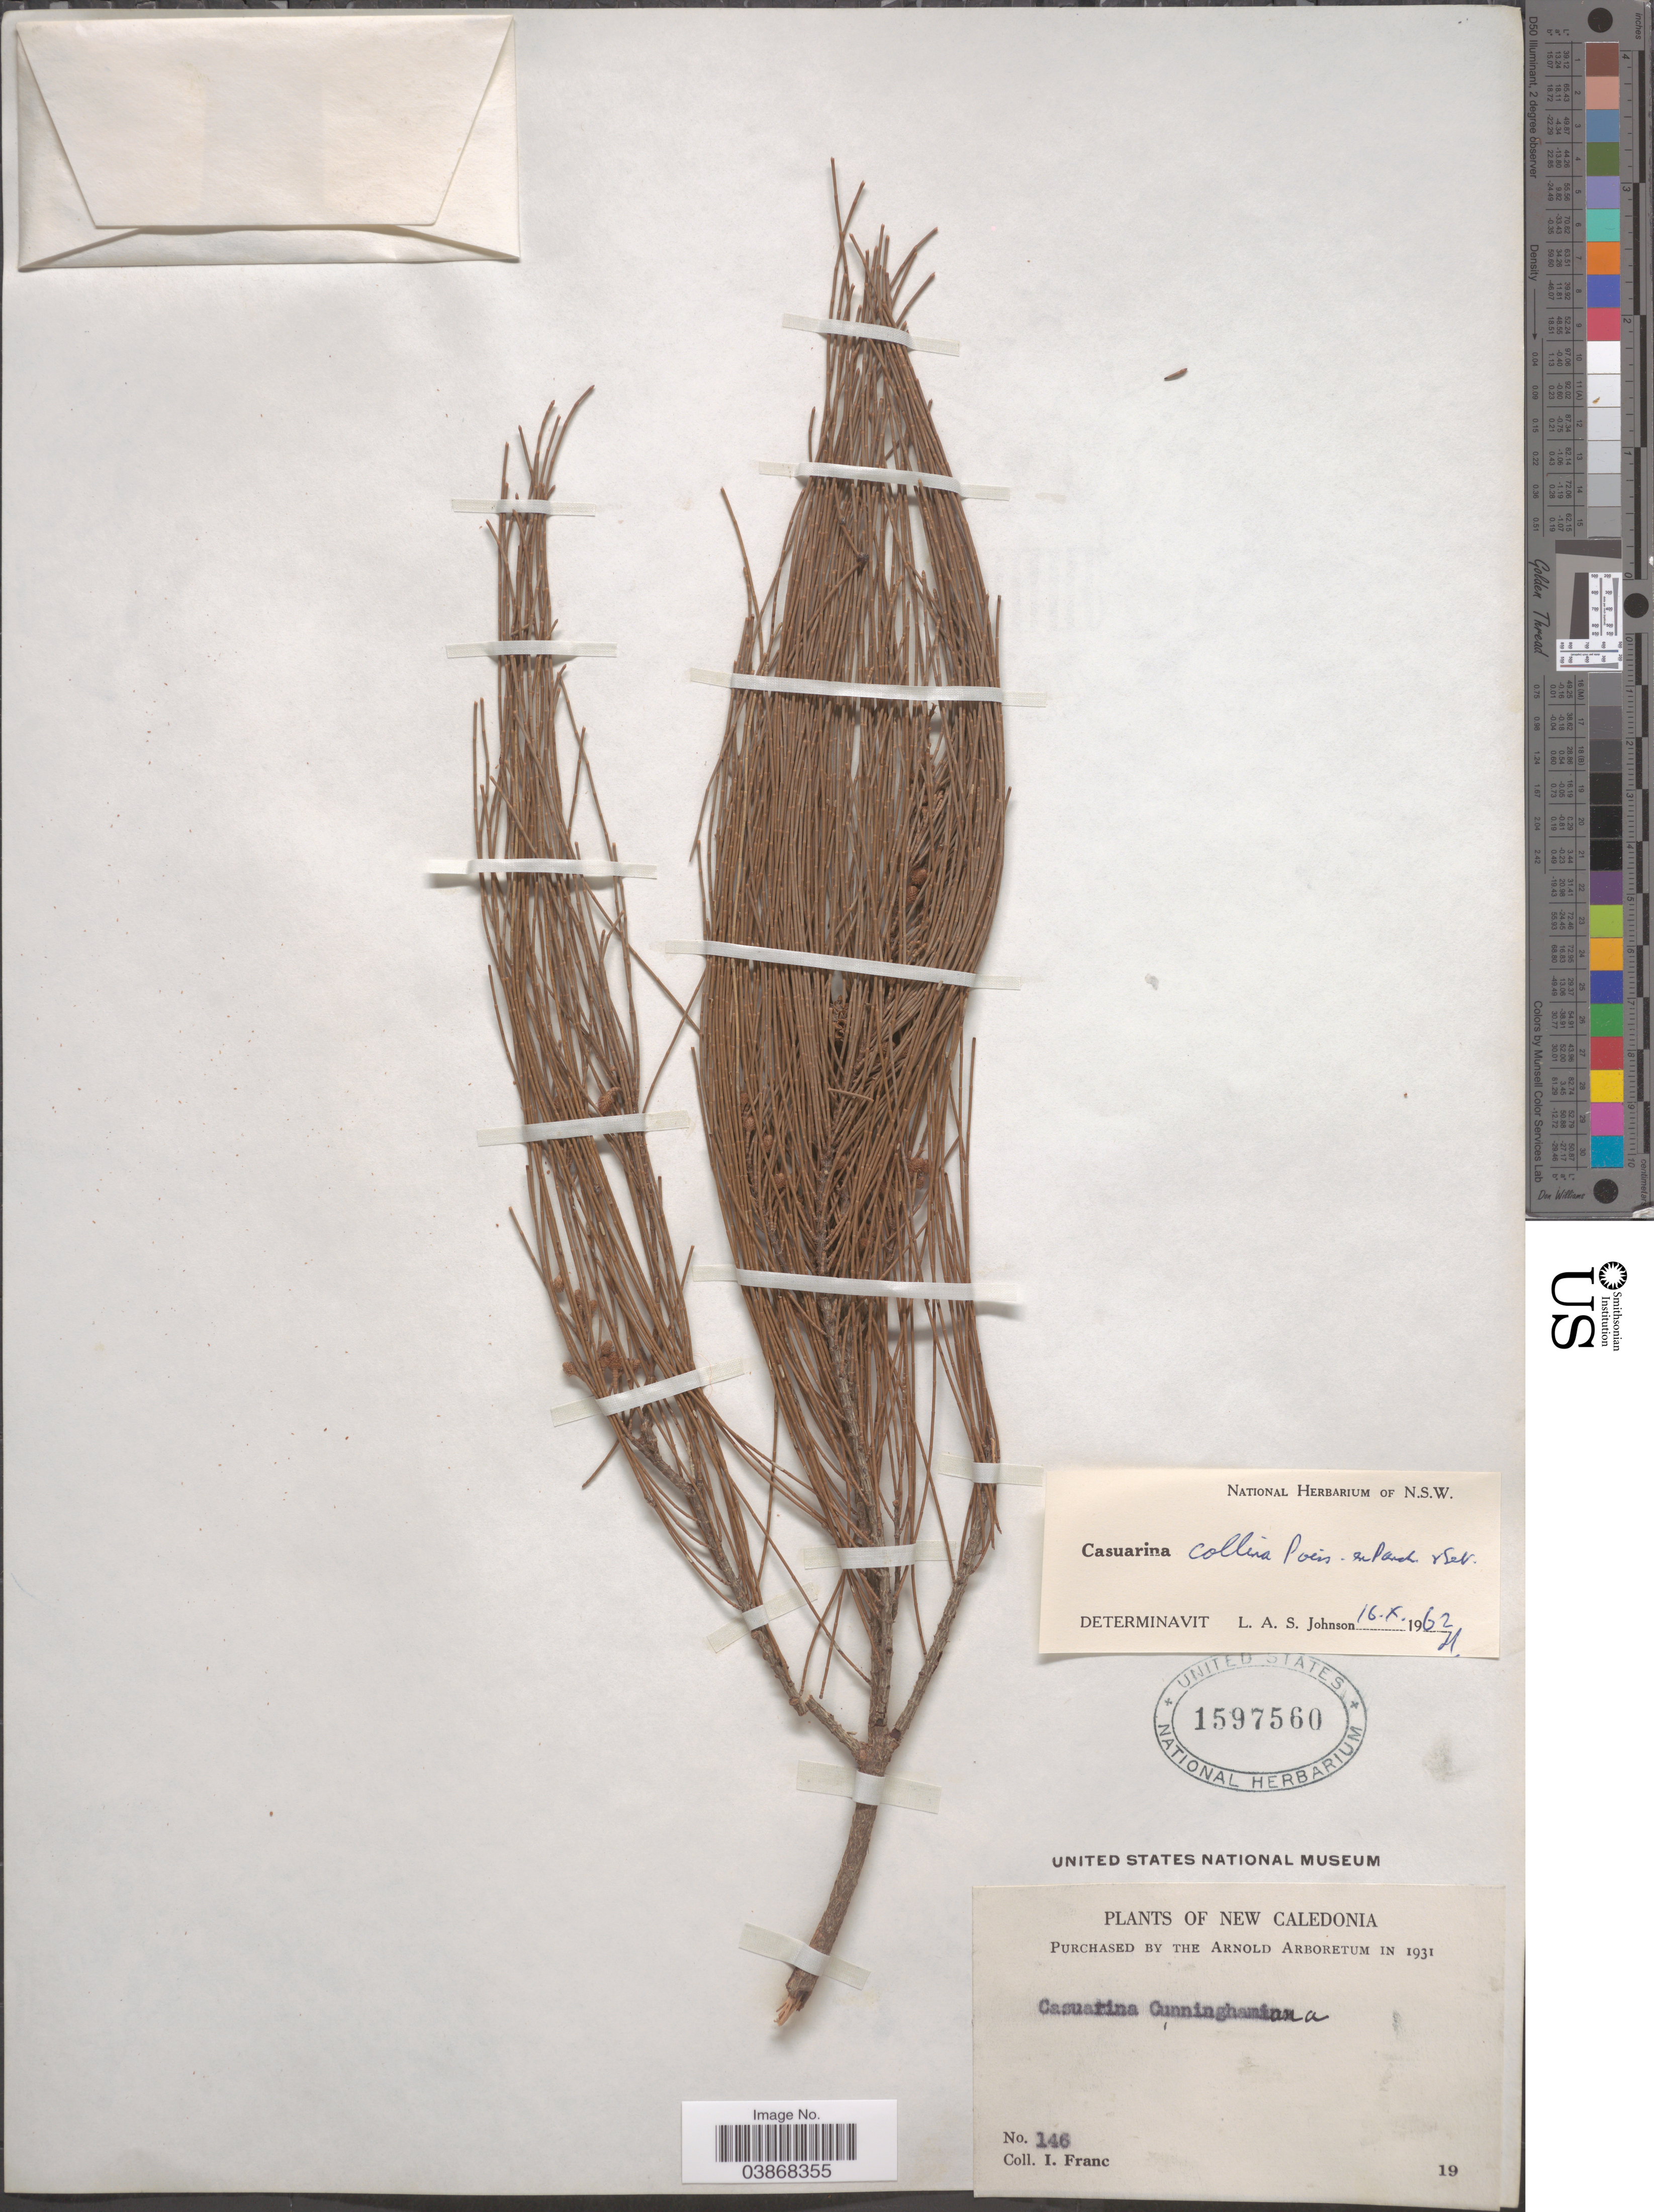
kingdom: Plantae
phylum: Tracheophyta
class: Magnoliopsida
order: Fagales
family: Casuarinaceae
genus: Casuarina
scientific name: Casuarina collina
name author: J. Poiss. ex Pancher & Sebert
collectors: I. Franc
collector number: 146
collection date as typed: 19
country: New Caledonia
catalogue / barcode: US 1597560